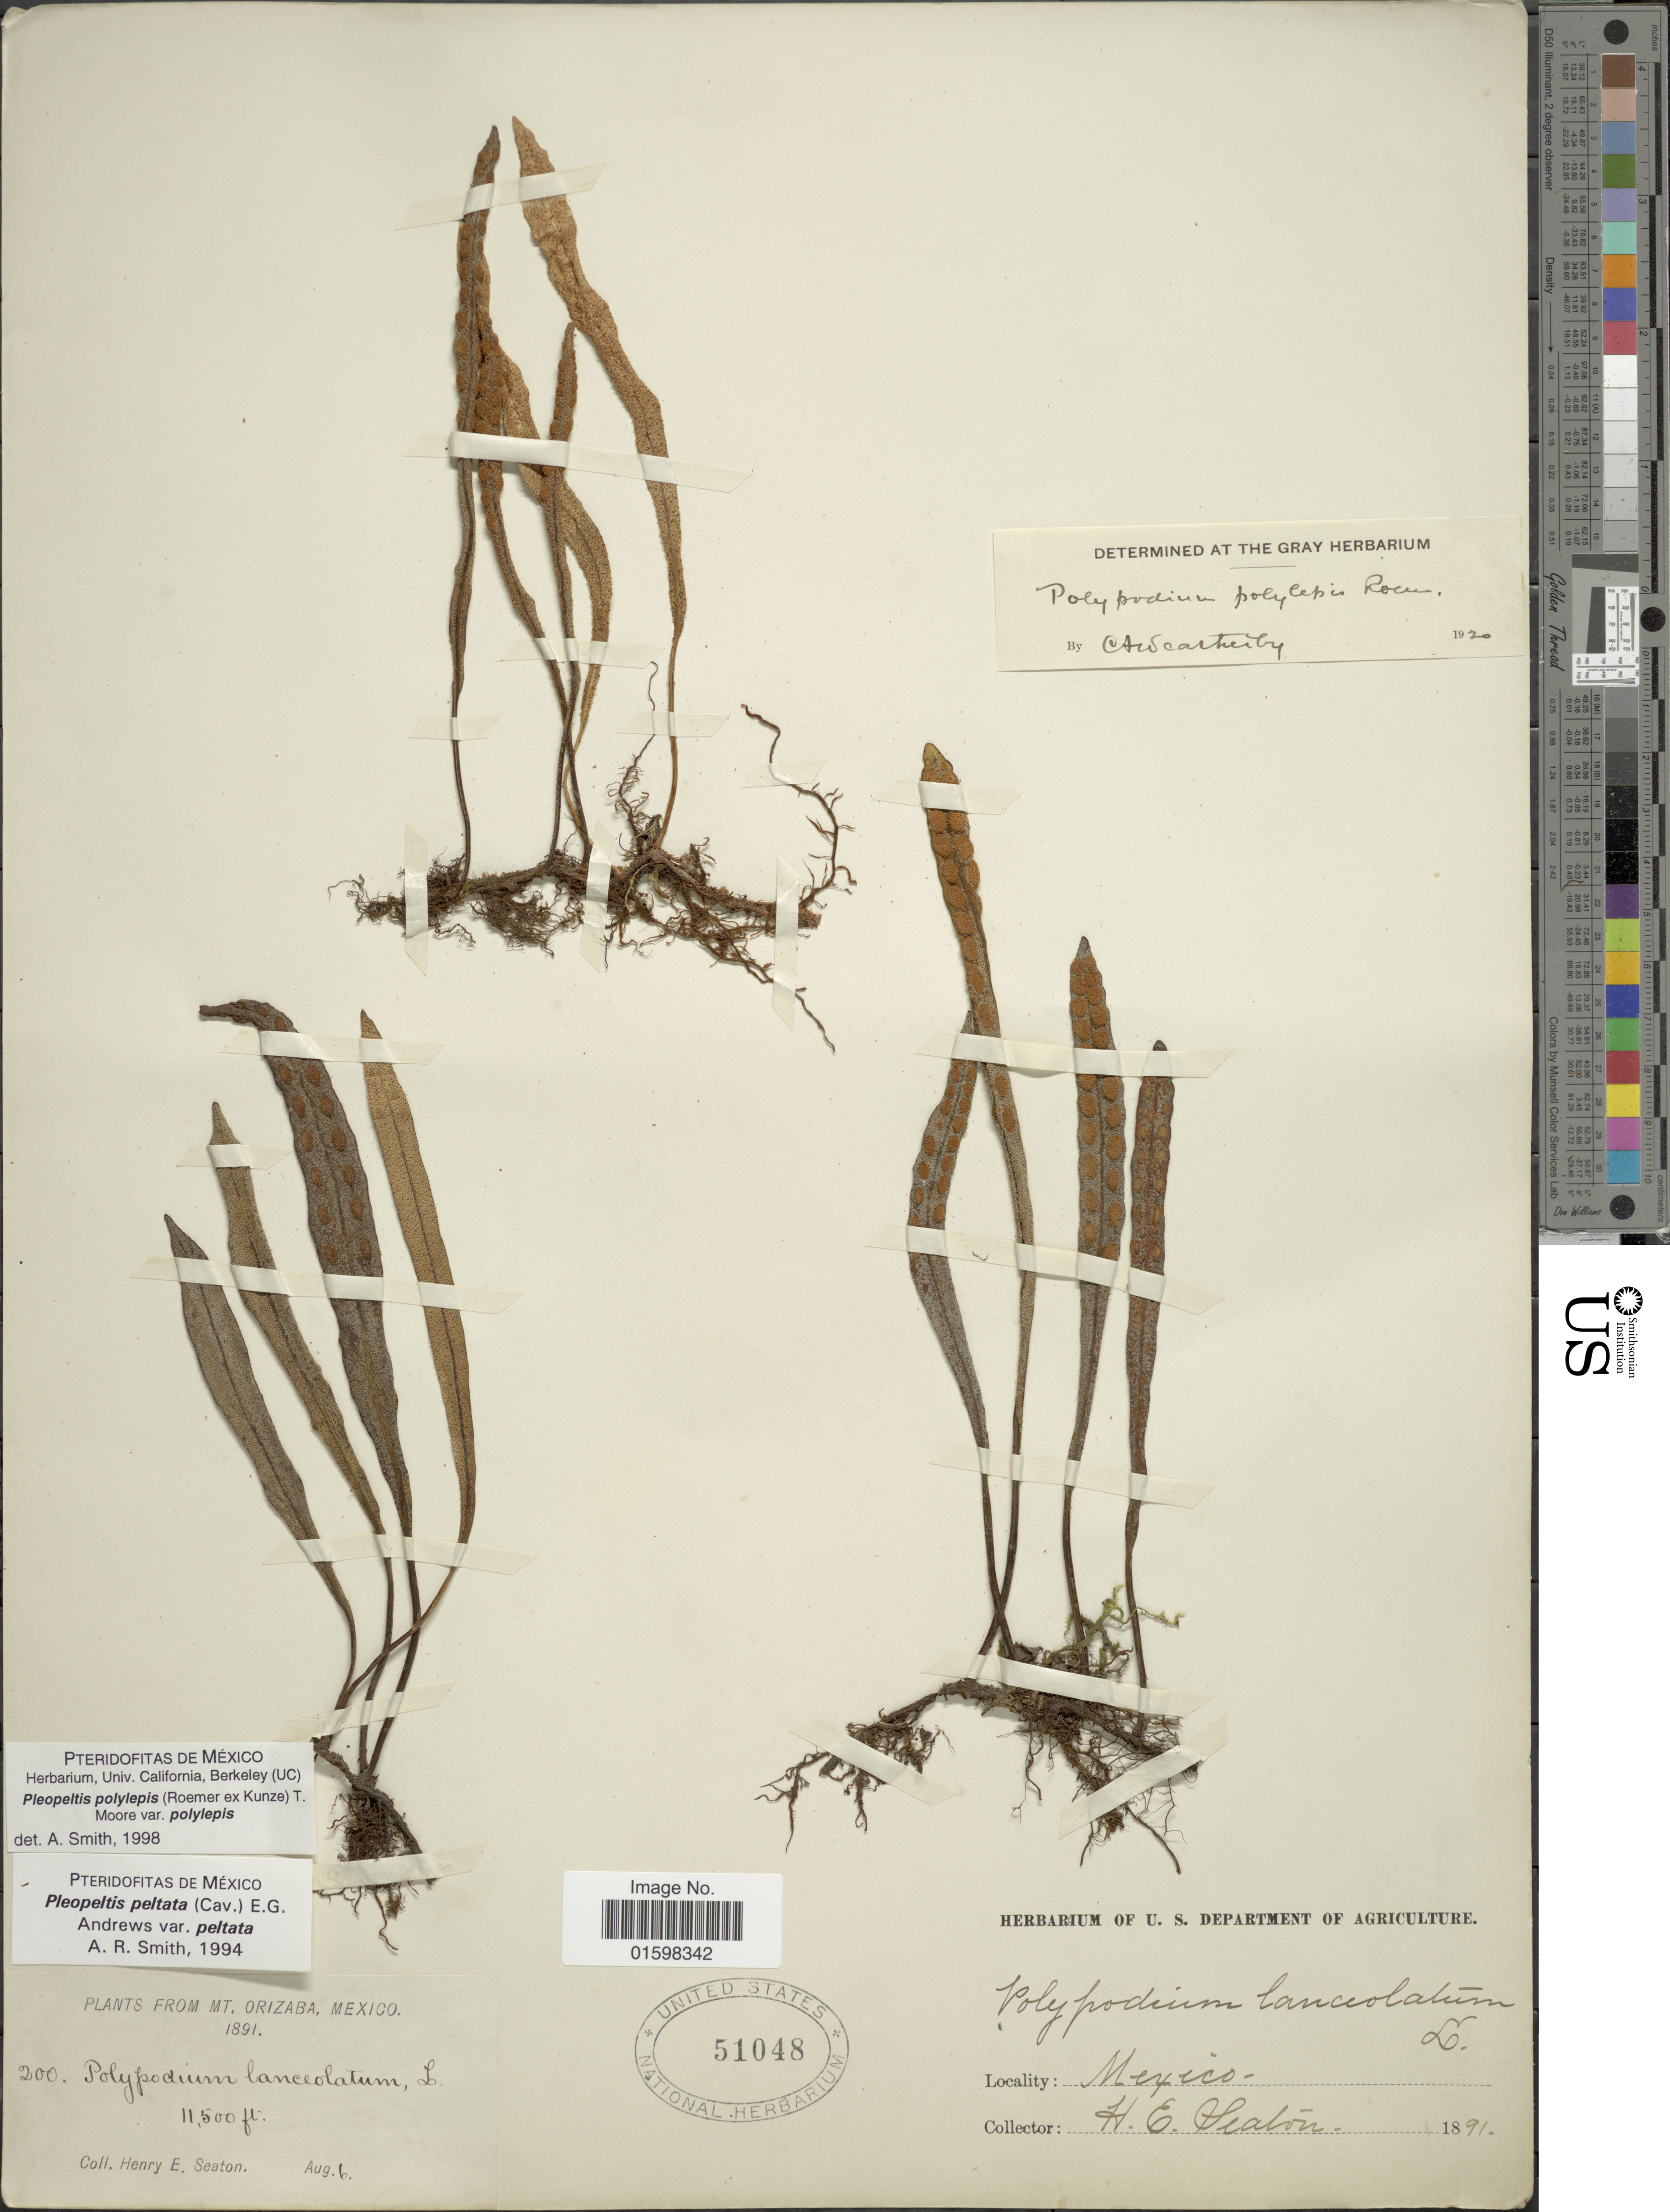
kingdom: Plantae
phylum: Tracheophyta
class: Polypodiopsida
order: Polypodiales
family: Polypodiaceae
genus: Pleopeltis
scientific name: Pleopeltis polylepis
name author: (Roem. ex Kunze) T. Moore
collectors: H. E. Seaton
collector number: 200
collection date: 1891-08-06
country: Mexico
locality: Mt. Orizaba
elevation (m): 3505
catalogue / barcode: US 51048